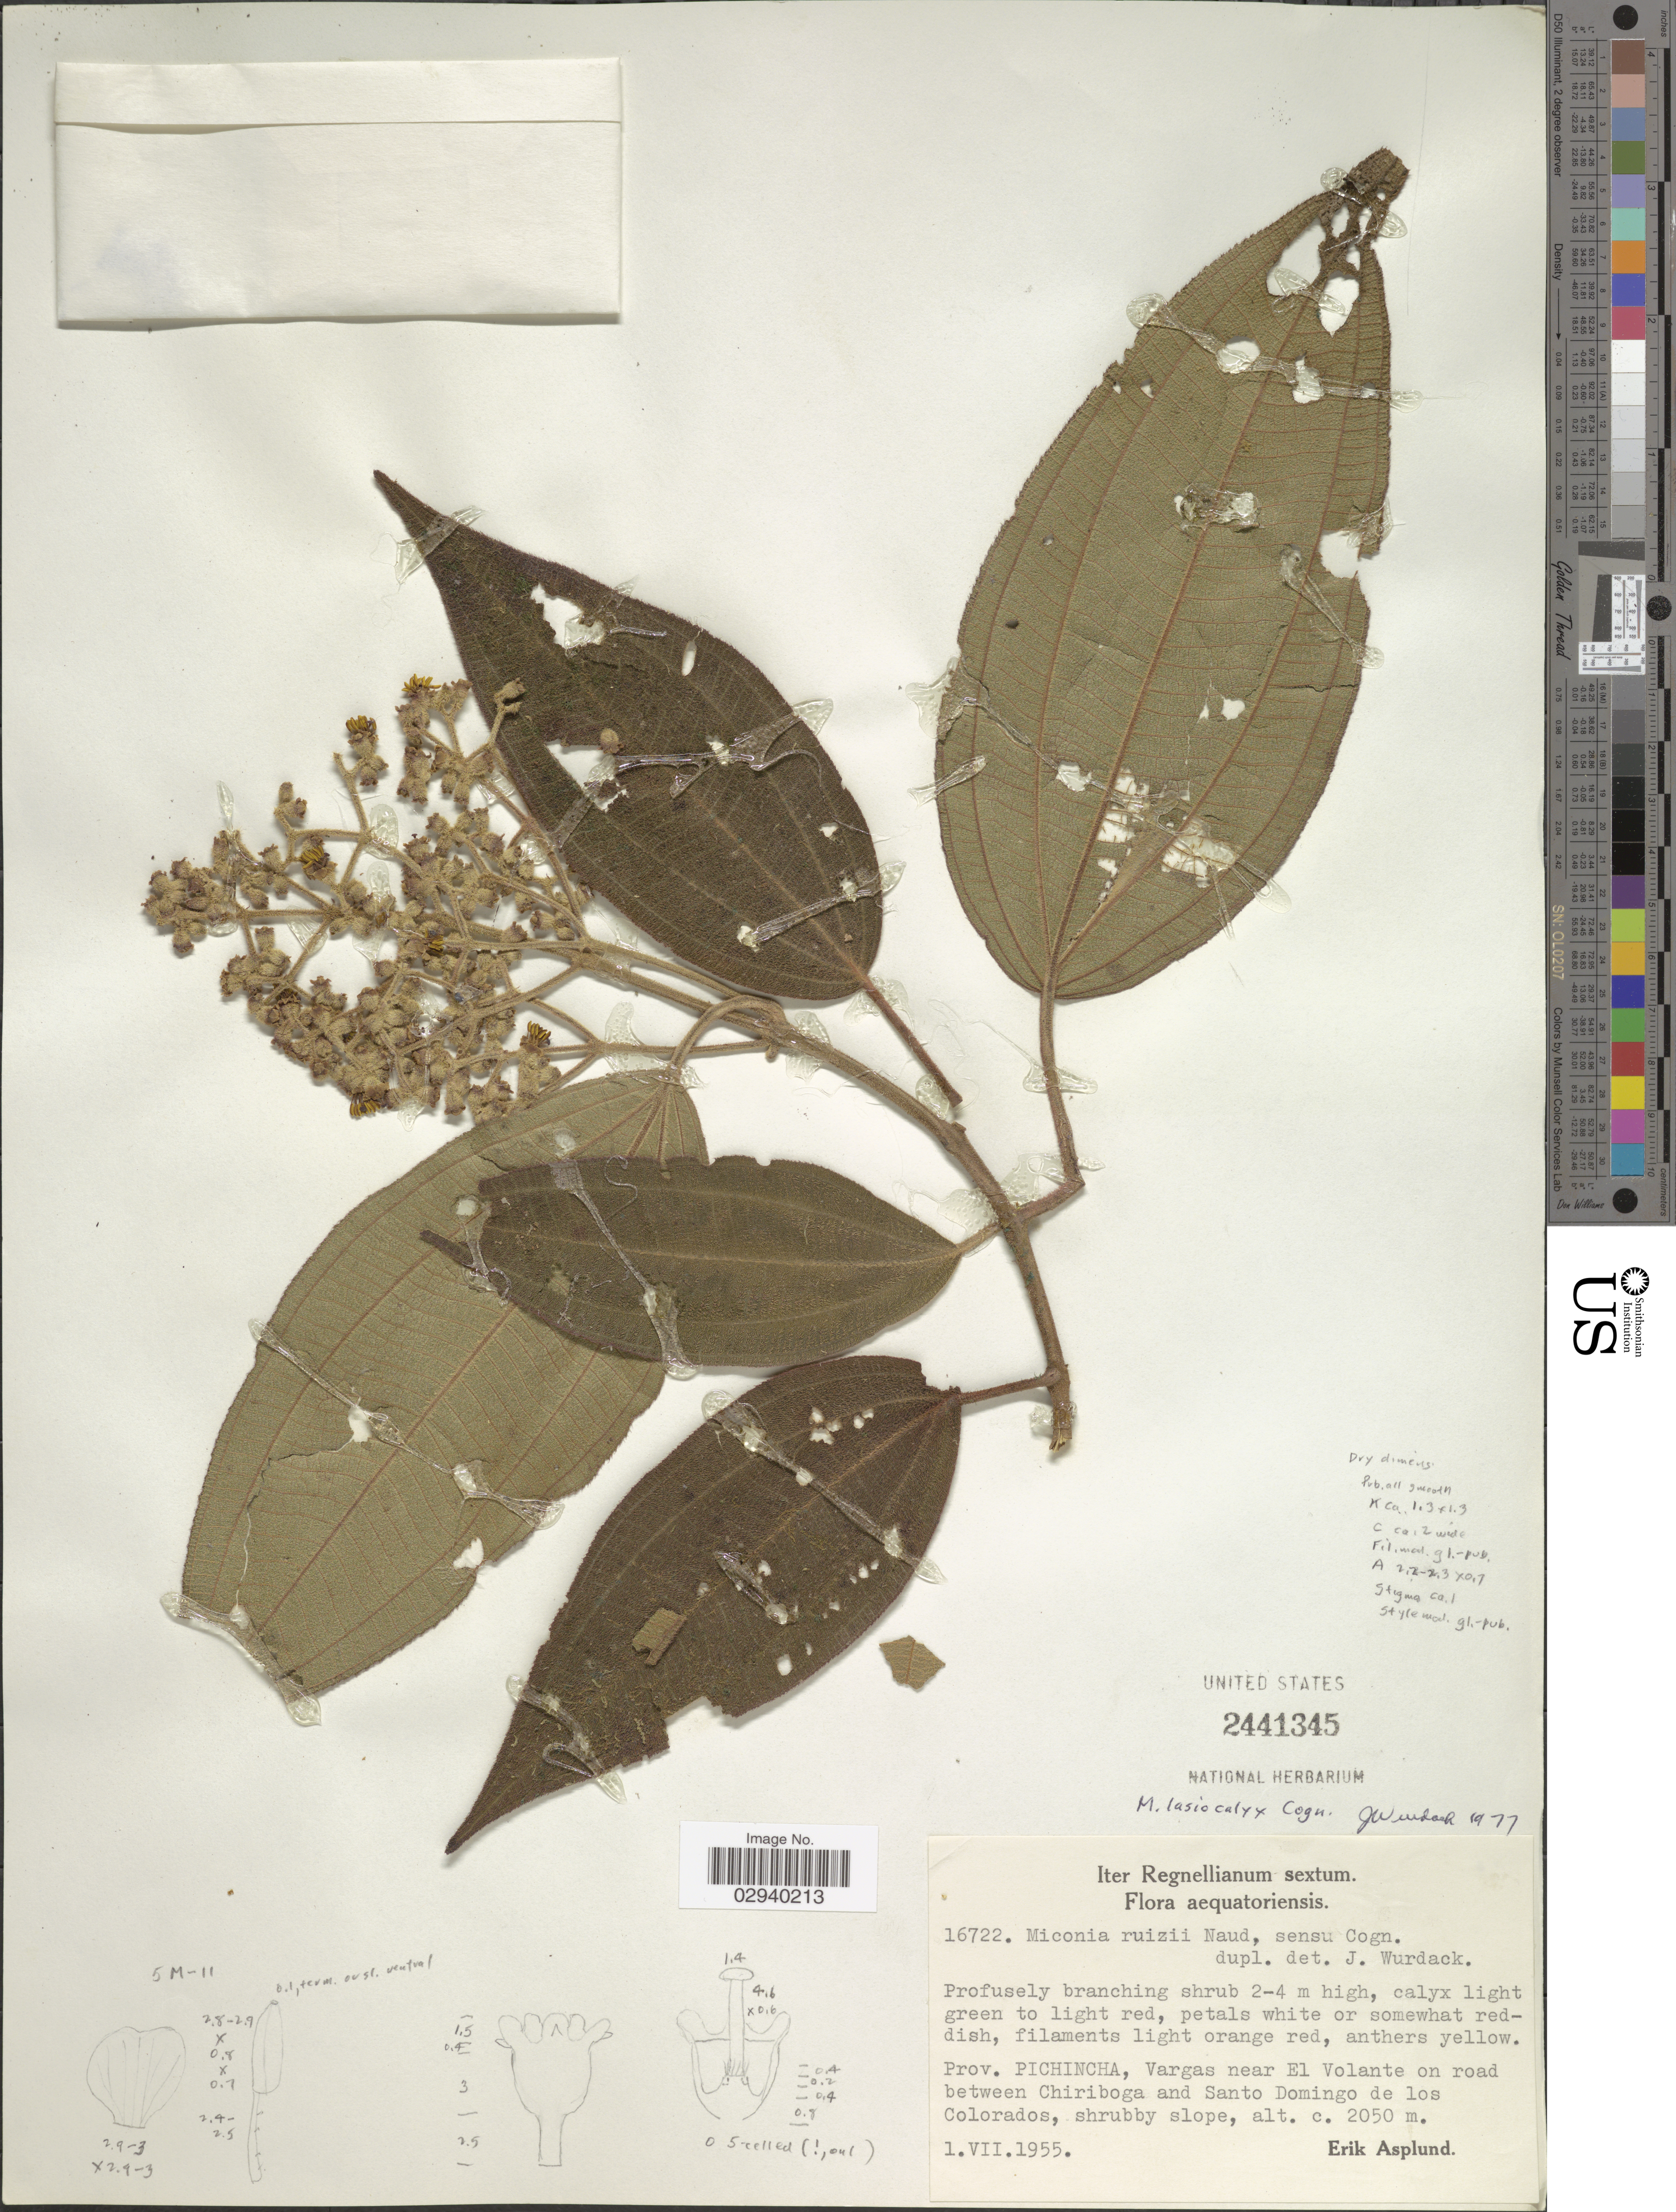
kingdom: Plantae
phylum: Tracheophyta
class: Magnoliopsida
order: Myrtales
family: Melastomataceae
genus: Miconia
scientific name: Miconia lasiocalyx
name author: Cogn.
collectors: E. Asplund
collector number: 16722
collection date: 1955-07-01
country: Ecuador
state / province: Pichincha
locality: Vargas near El Volante on road between Chiriboga and Santo Domingo de los Colorados.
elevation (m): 2050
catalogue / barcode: US 2441345